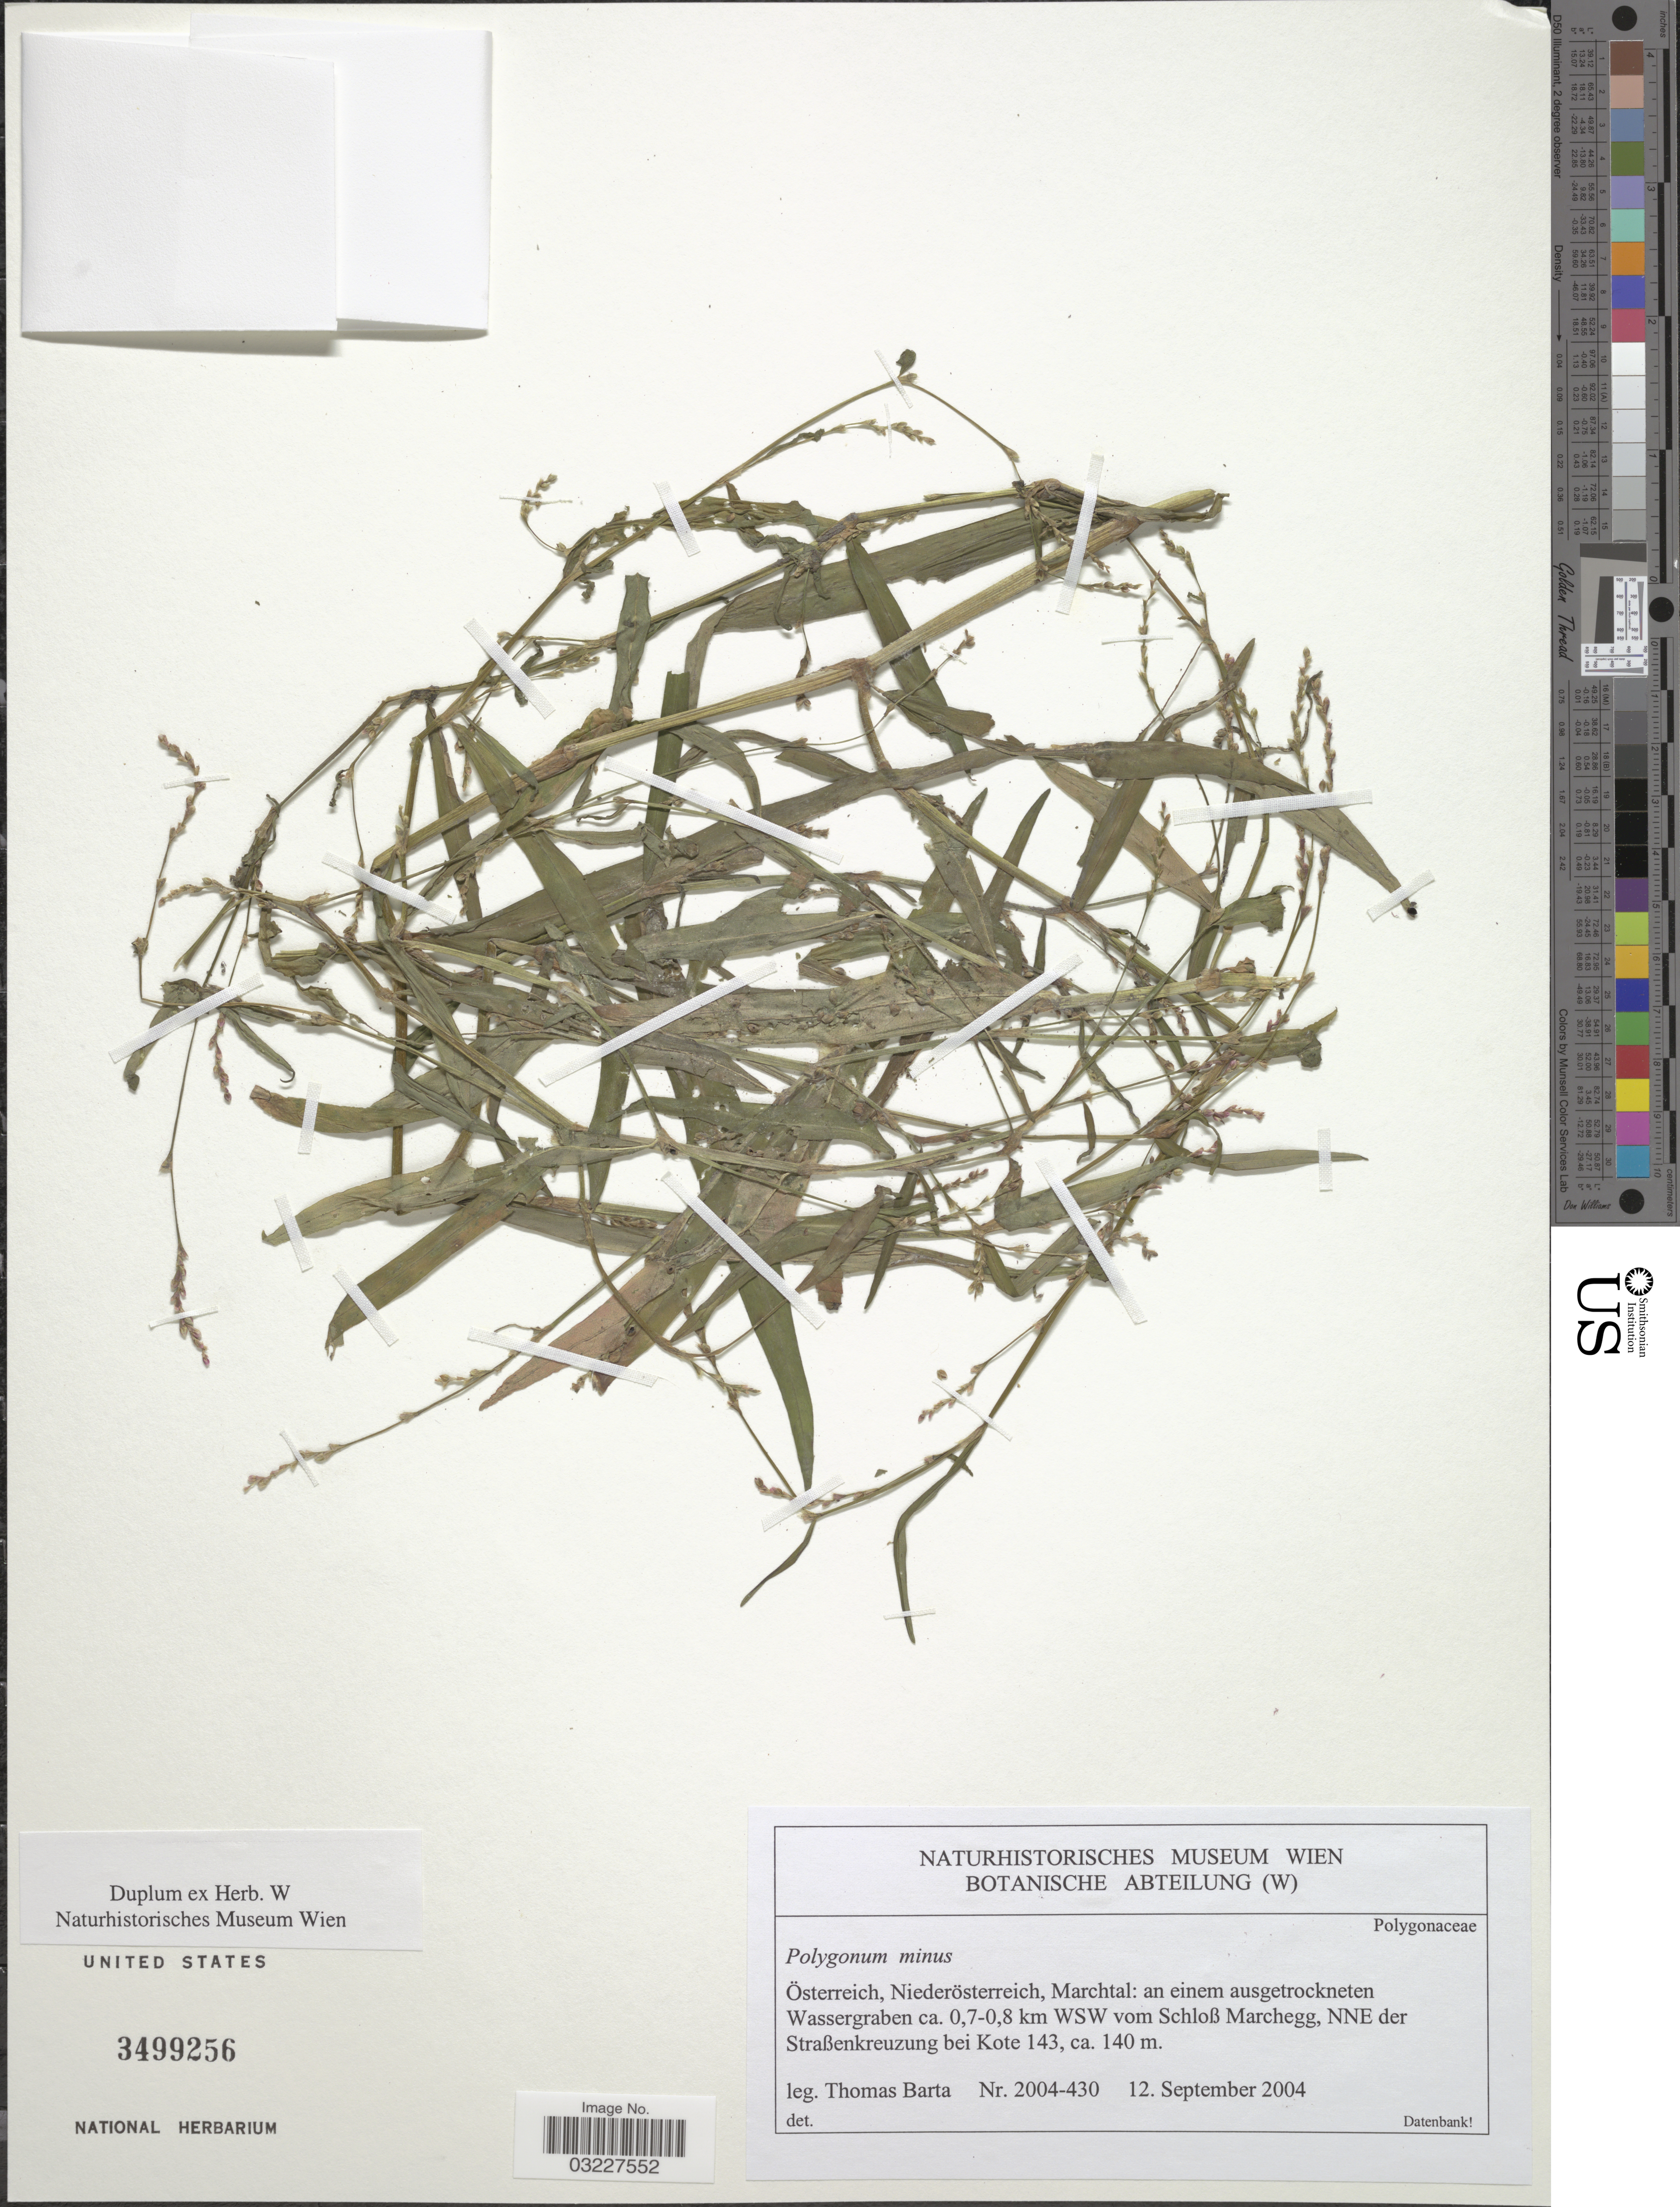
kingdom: Plantae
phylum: Tracheophyta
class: Magnoliopsida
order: Caryophyllales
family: Polygonaceae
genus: Polygonum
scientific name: Polygonum minus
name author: Huds.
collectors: T. Barta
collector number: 2004-430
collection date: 2004-09-12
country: Austria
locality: Österreich, Niederösterreich, Marchtal: an einem ausgetrockneten Wassergraben ca. 0.7-0.8 km WSW vom SchloB Marchegg, NNE der StraBenkreuzung bei Kote 143.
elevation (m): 140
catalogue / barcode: US 3499256